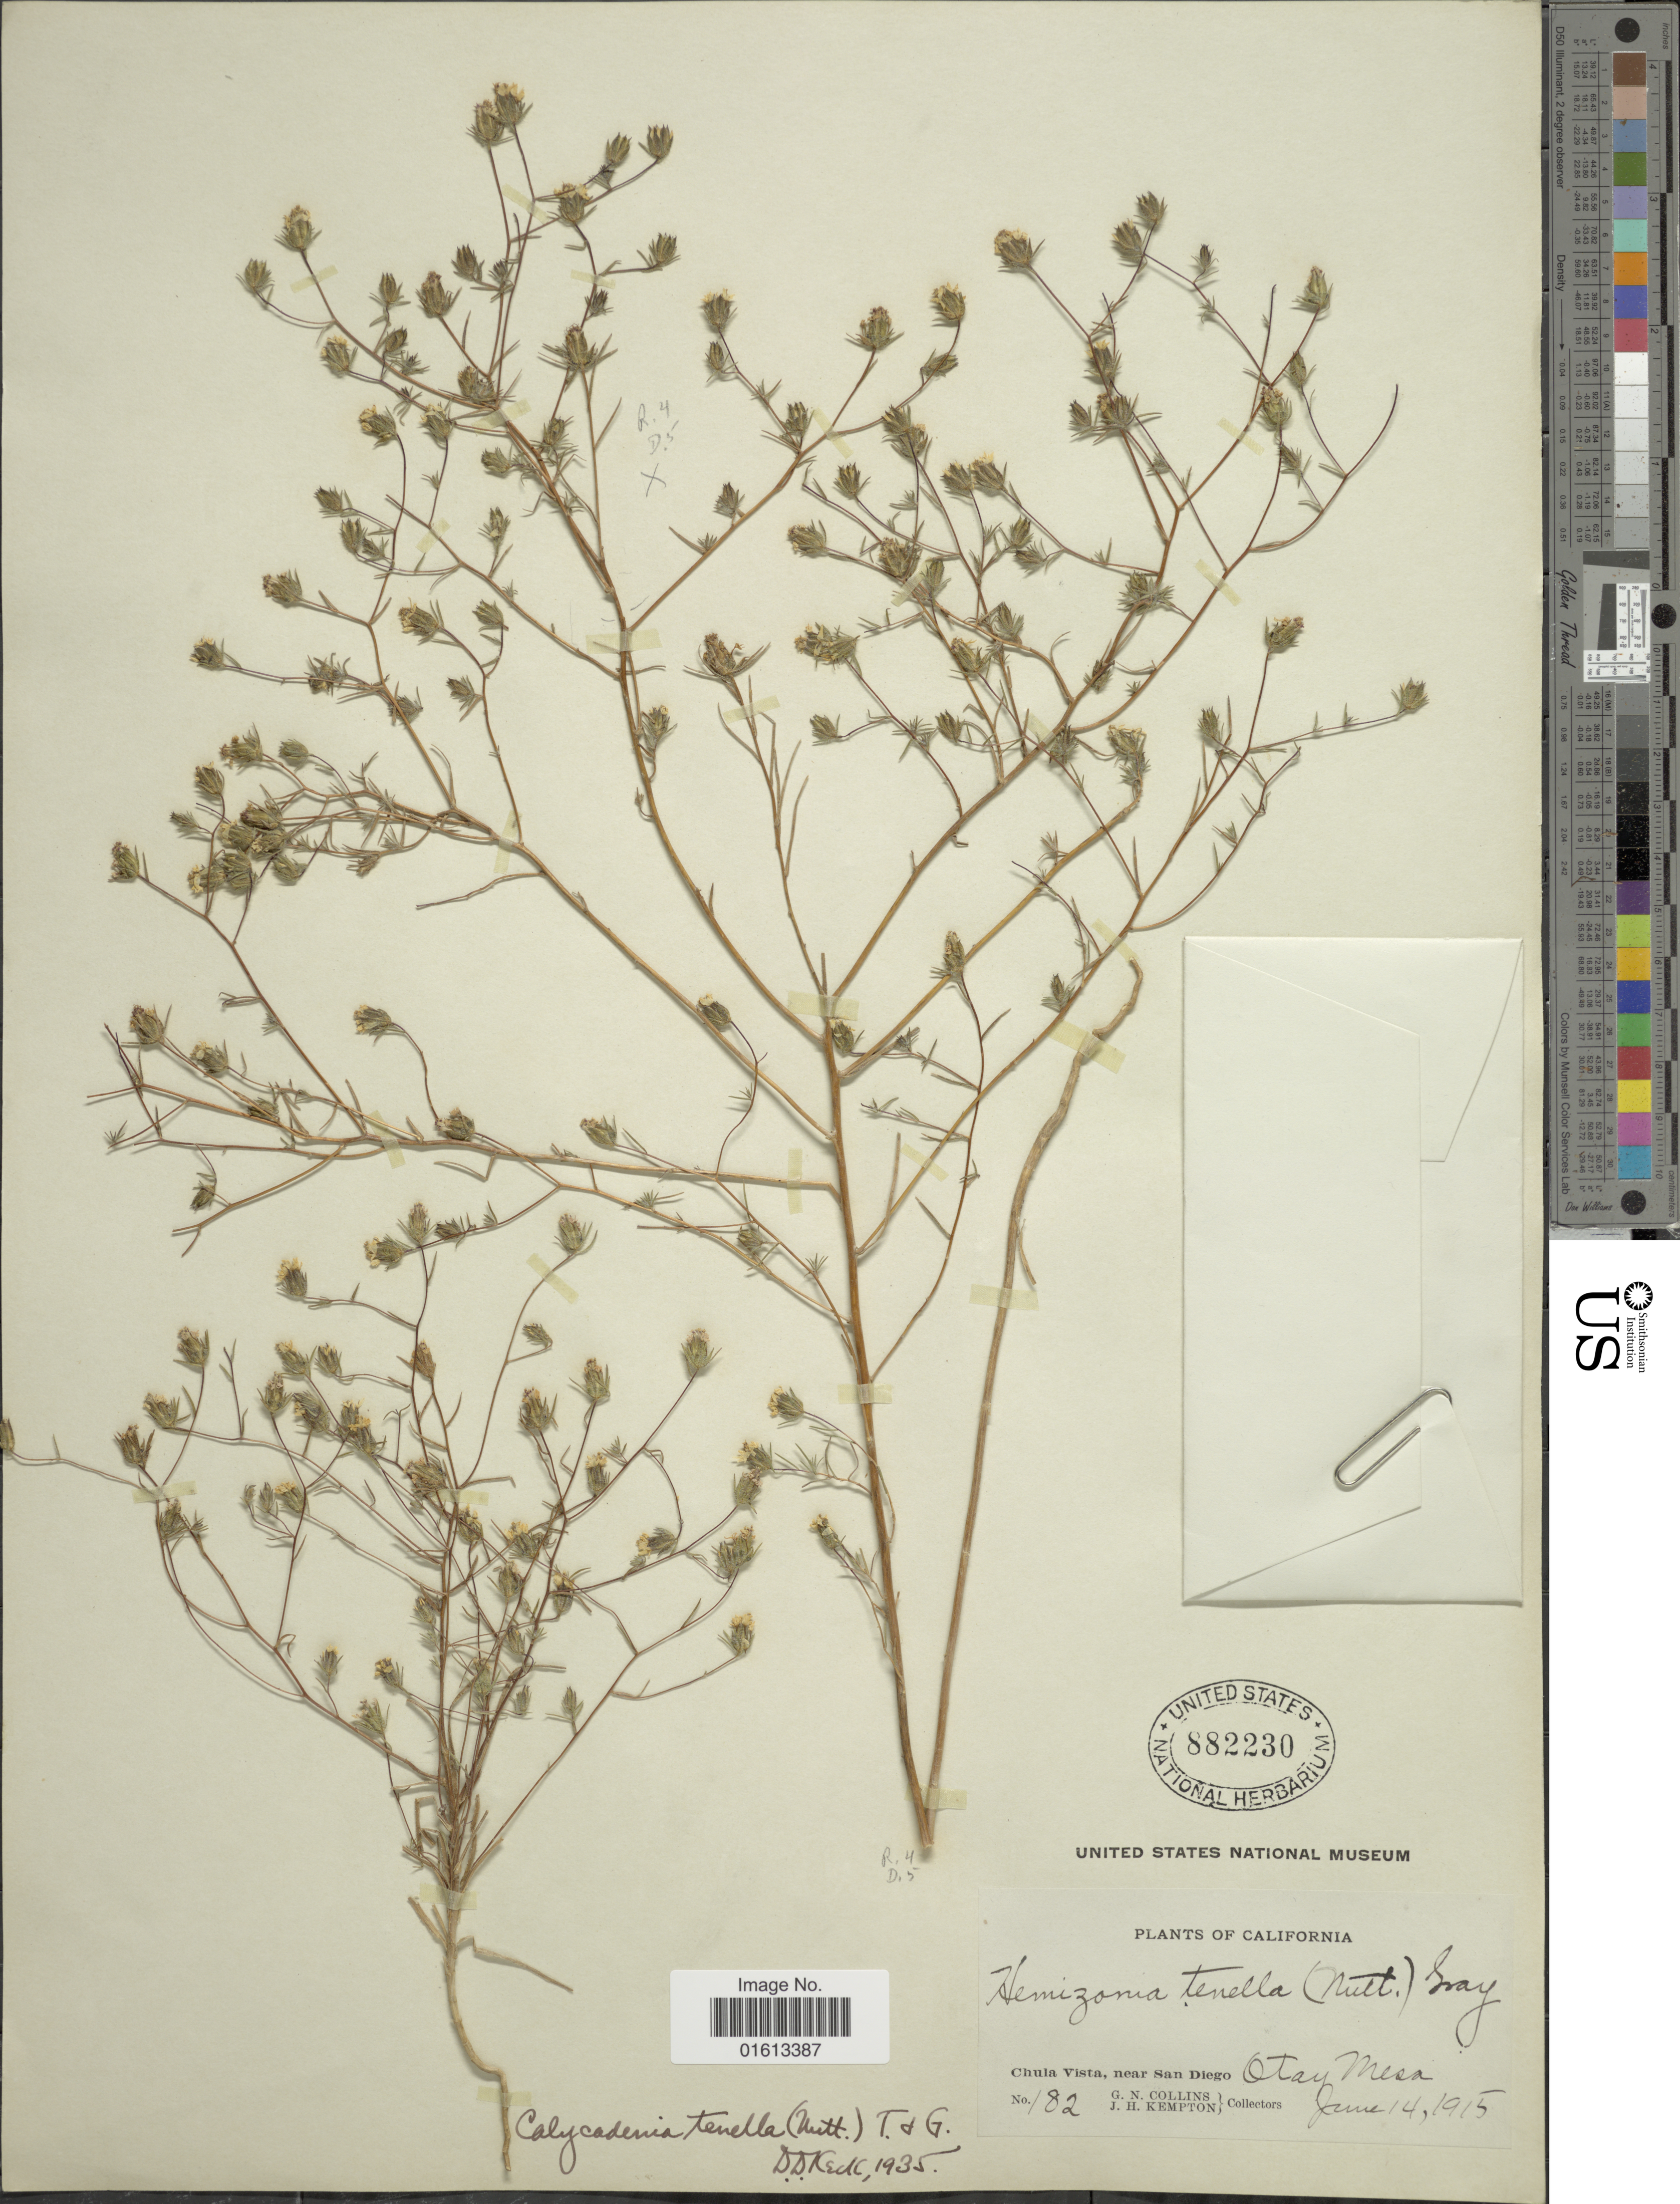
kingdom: Plantae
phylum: Tracheophyta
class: Magnoliopsida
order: Asterales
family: Asteraceae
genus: Calycadenia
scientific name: Calycadenia tenella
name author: (Nutt.) Torr. & A. Gray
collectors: G. Collins & J. H. Kempton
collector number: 182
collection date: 1915-06-14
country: United States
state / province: California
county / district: San Diego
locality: Chula Vista, near San Diego, Otay Mesa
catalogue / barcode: US 882230